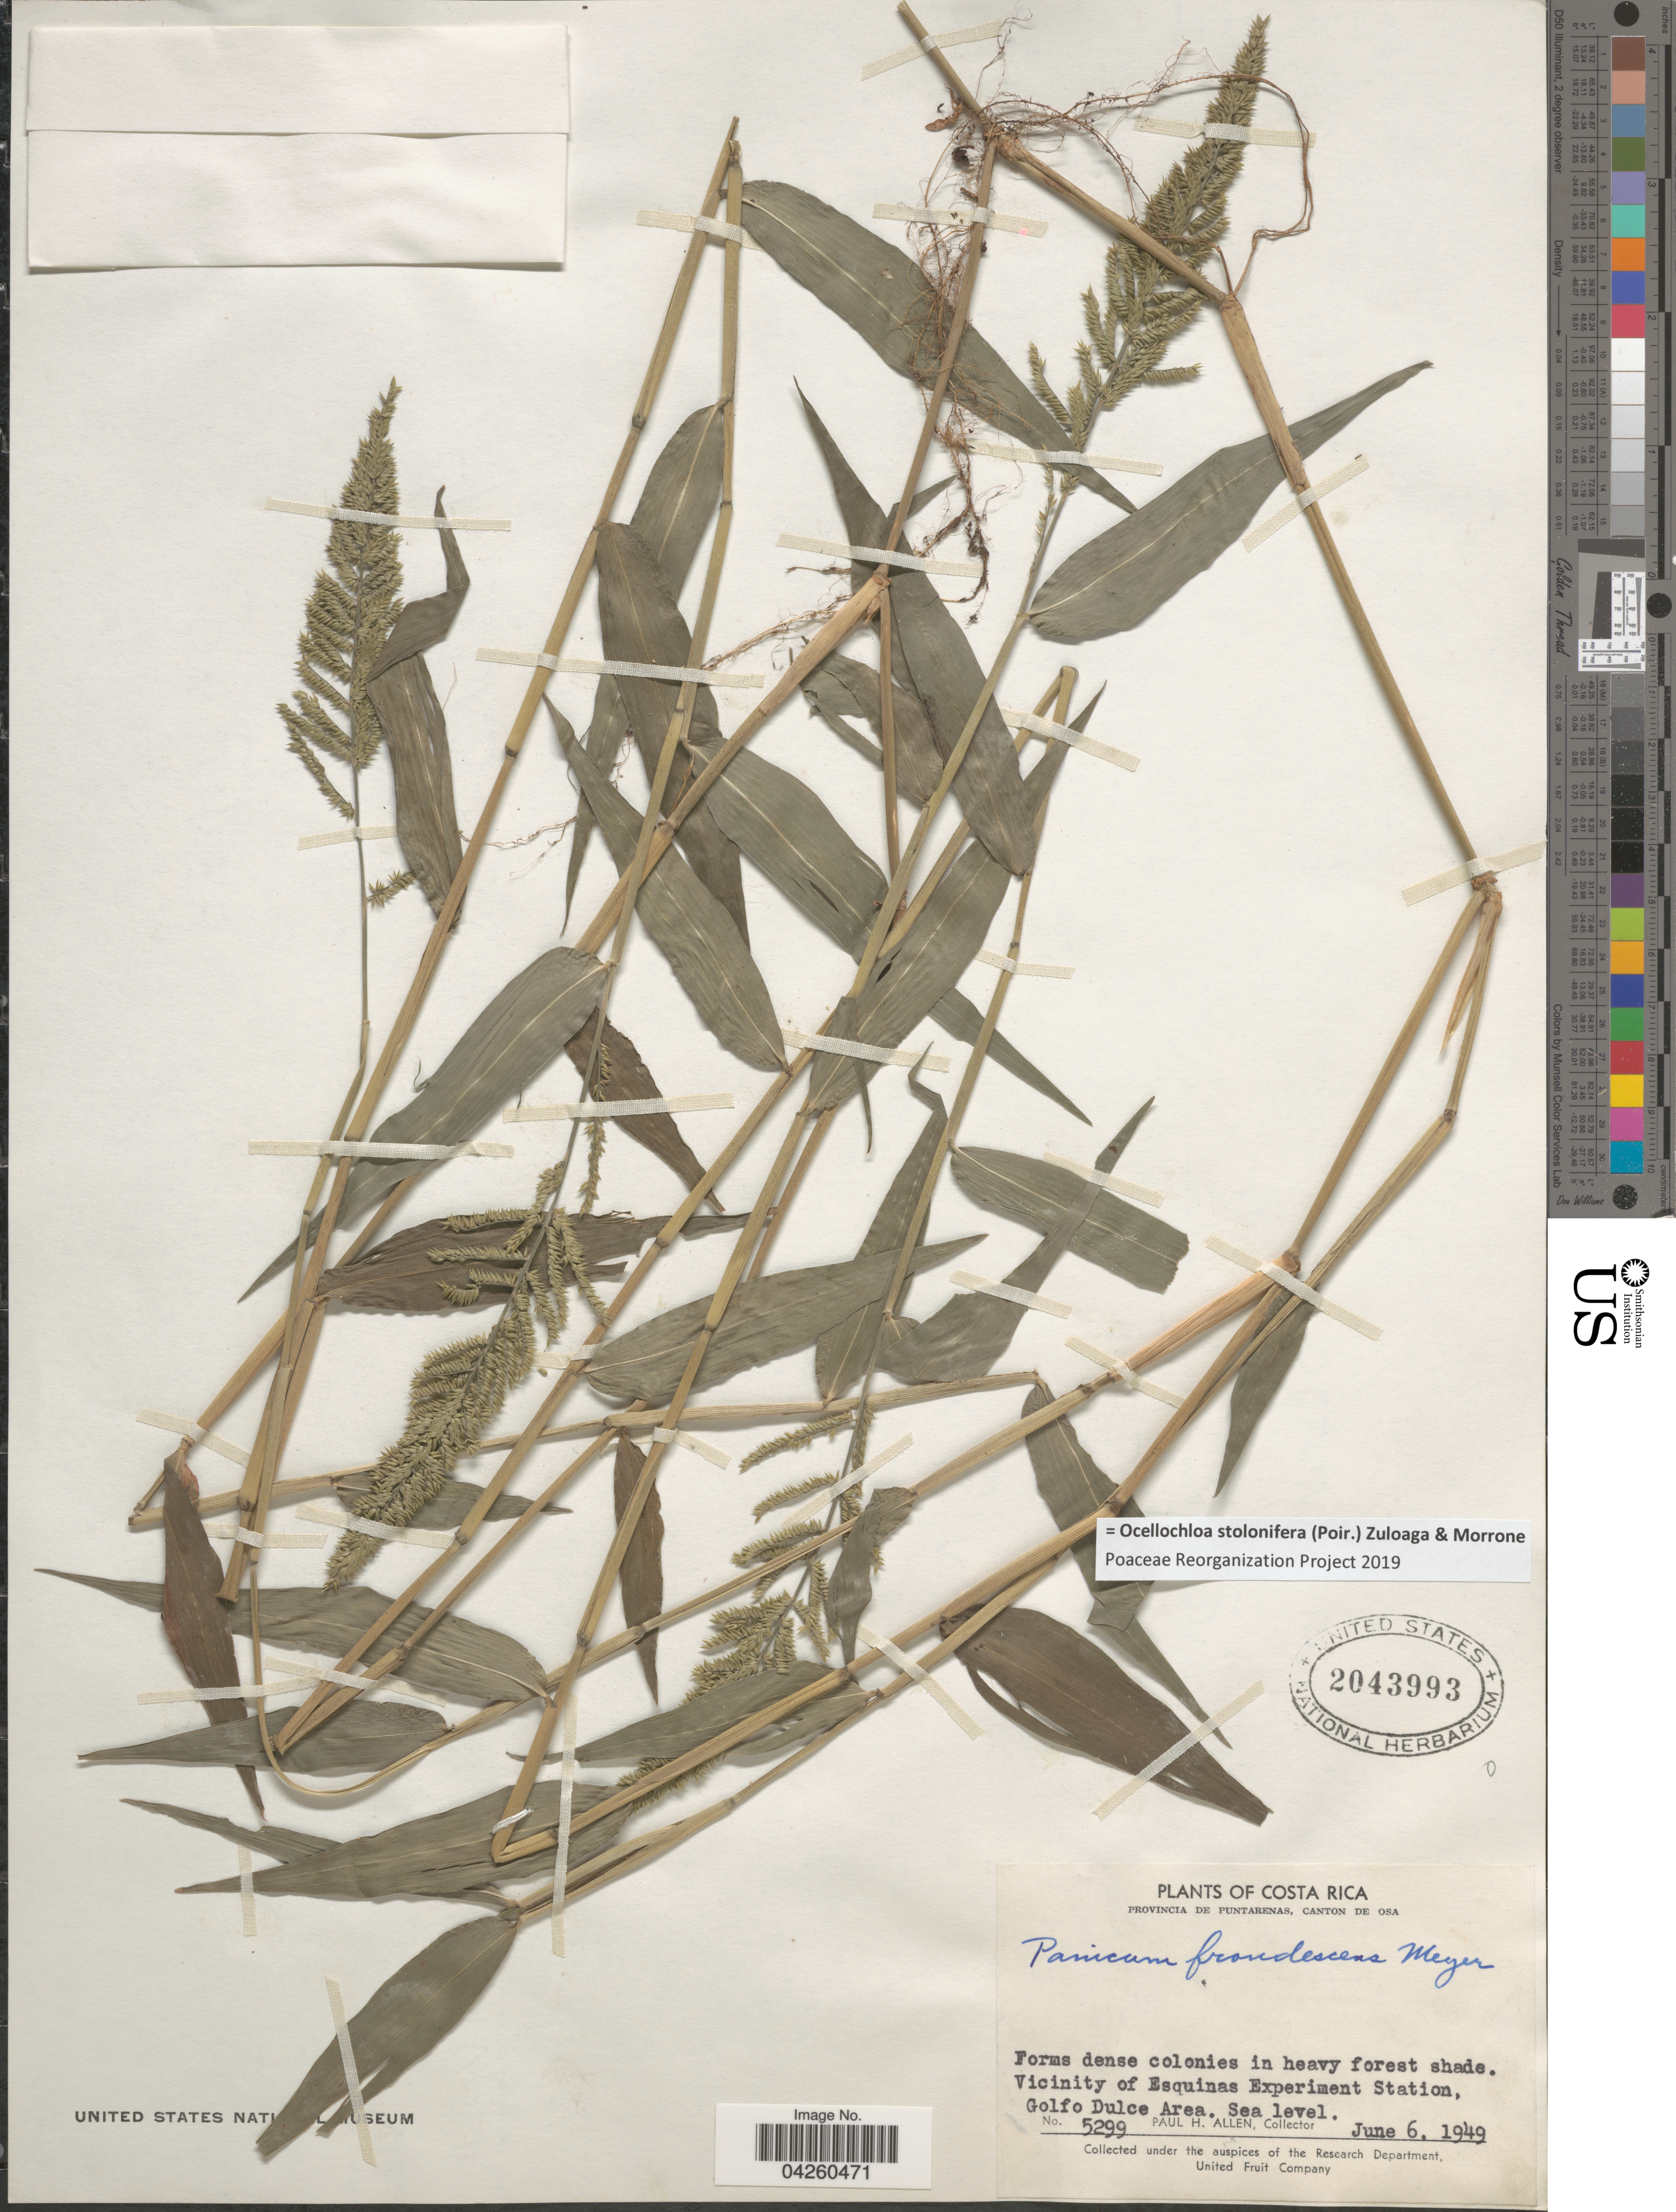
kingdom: Plantae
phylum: Tracheophyta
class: Liliopsida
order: Poales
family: Poaceae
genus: Ocellochloa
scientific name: Ocellochloa stolonifera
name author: (Poir.) Zuloaga & Morrone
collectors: P. H. Allen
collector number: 5299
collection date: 1949-06-06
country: Costa Rica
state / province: Puntarenas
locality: Provincia de Puntarenas, Canton de Osa. Forms dense colonies in heavy forest shade. Vicinity of Esquinas Experiment Station, Golfo Dulce Area.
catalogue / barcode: US 2043993